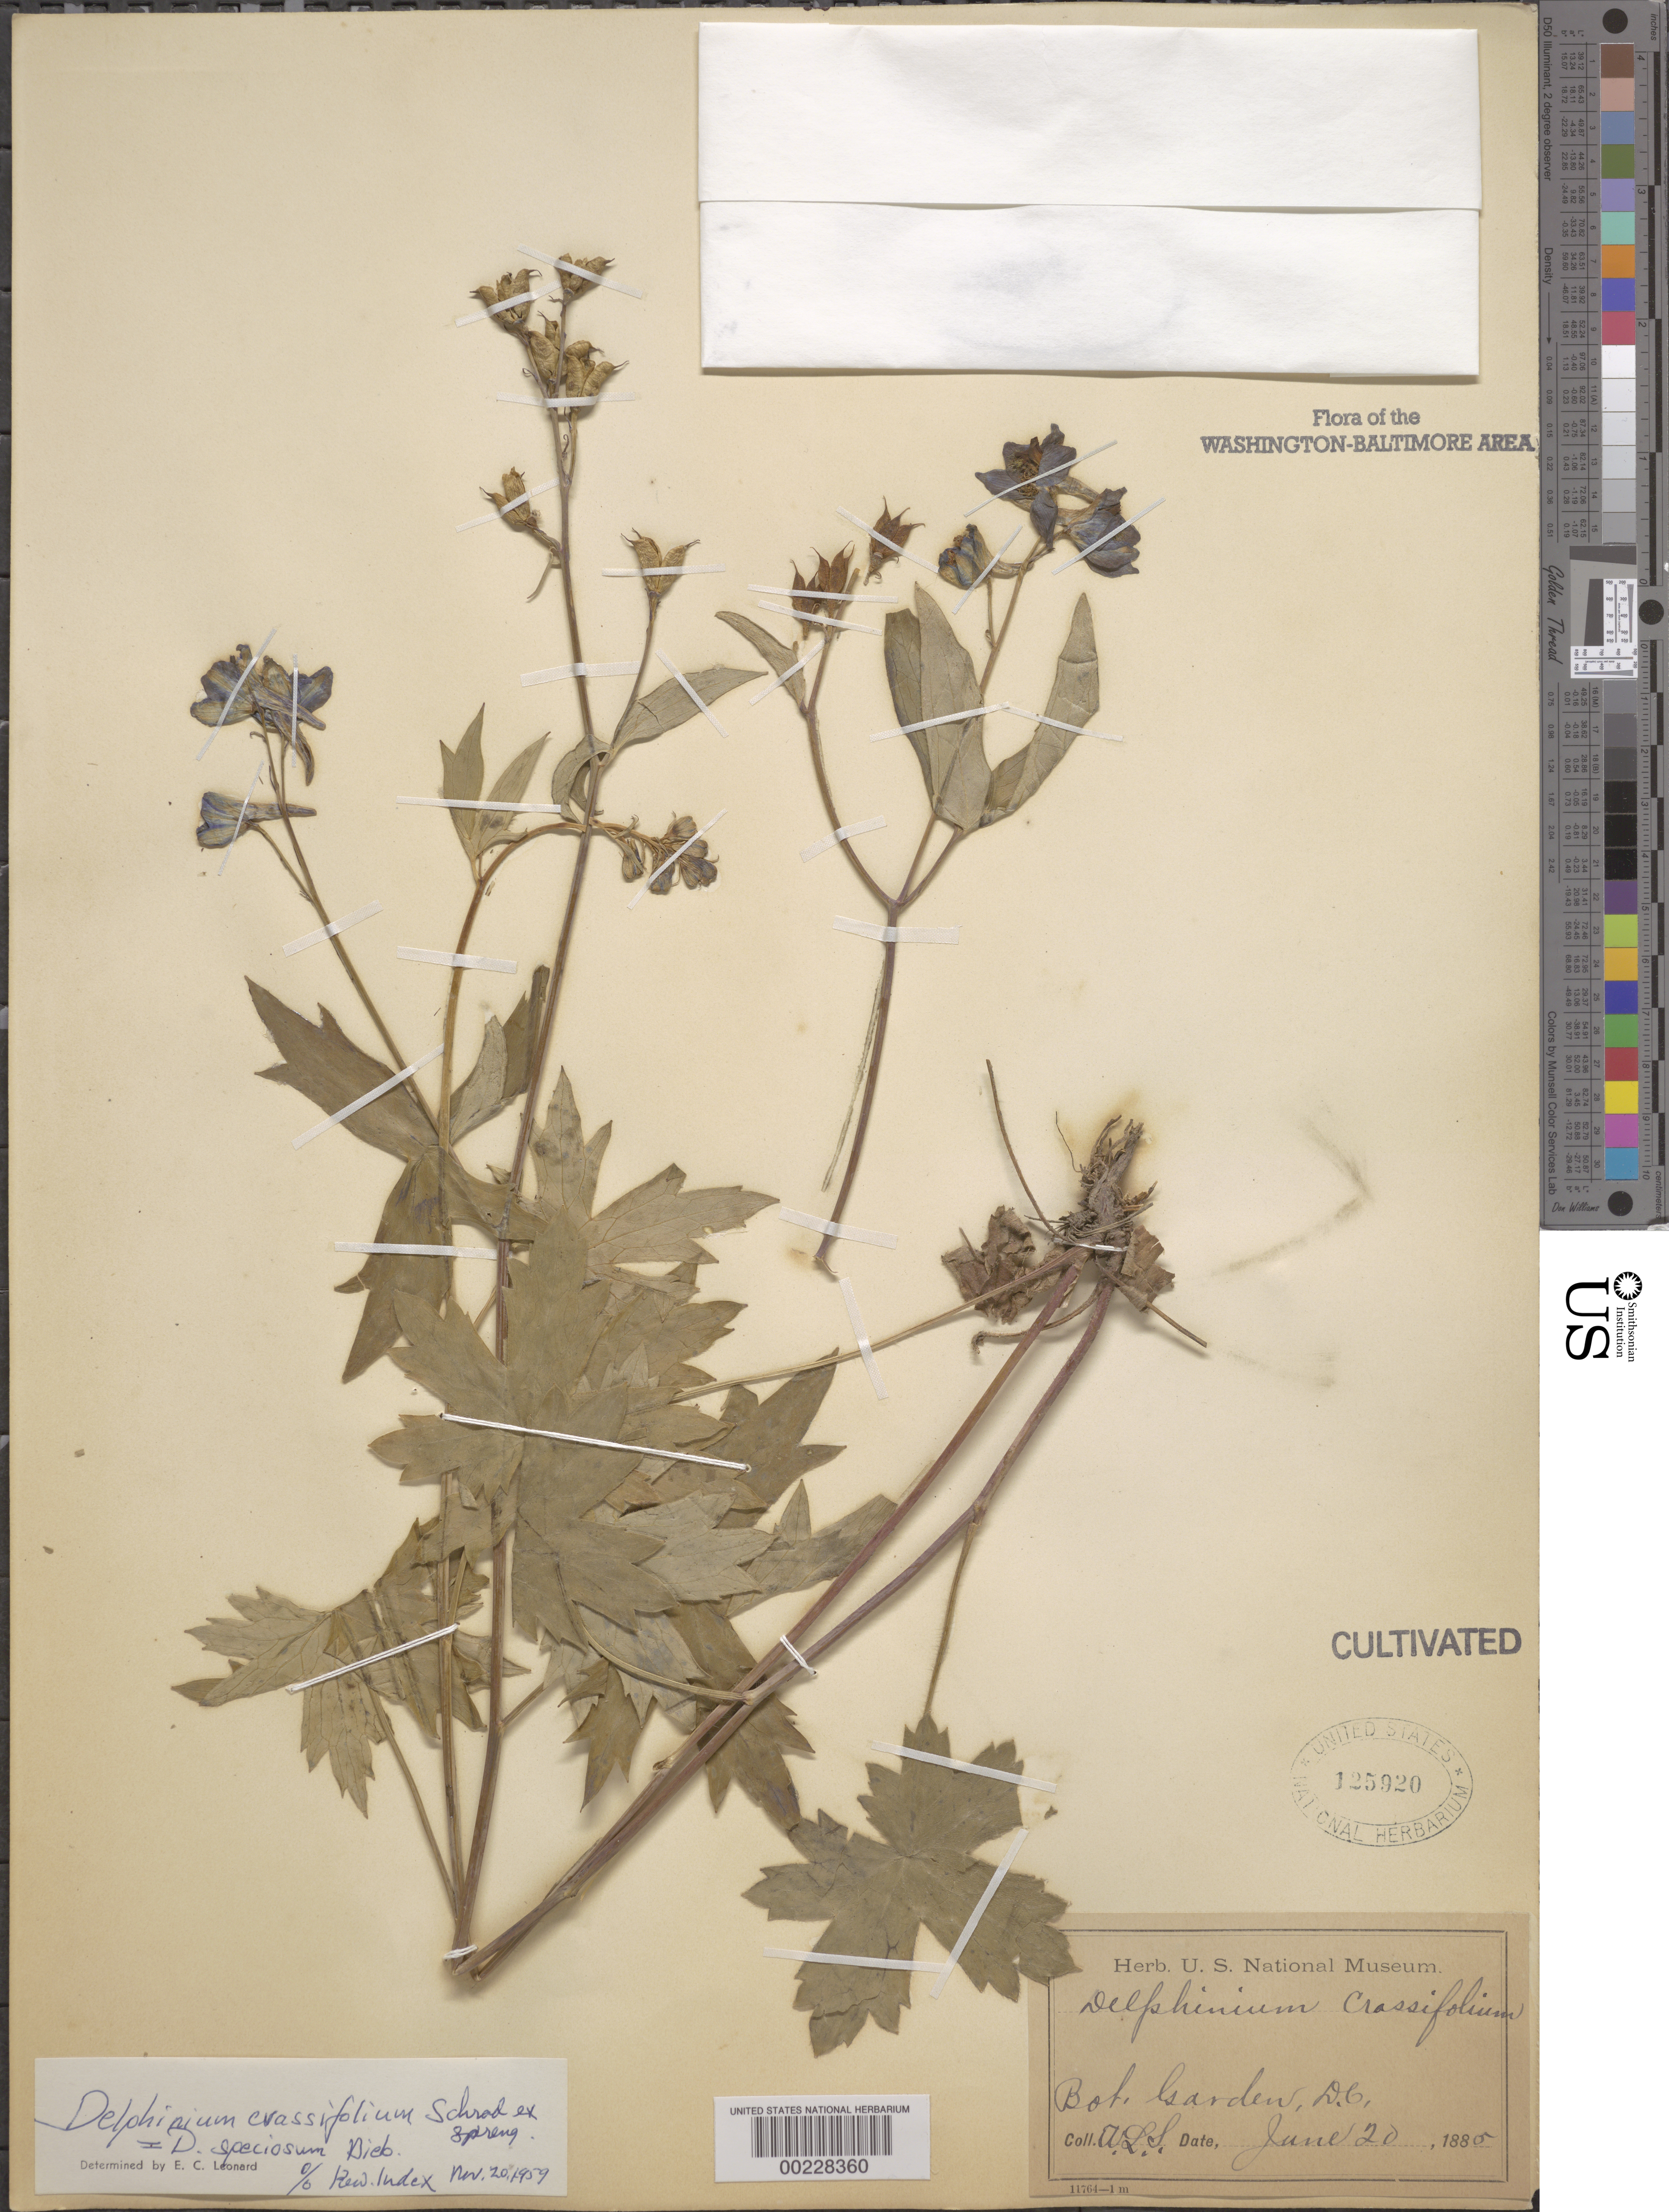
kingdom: Plantae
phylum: Tracheophyta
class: Magnoliopsida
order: Ranunculales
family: Ranunculaceae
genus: Delphinium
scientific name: Delphinium crassifolium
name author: Schrad. ex Spreng.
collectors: A. L. Schott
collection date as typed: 20 Jun 1885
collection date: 1885-06-20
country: United States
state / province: District of Columbia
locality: Botanical Gardens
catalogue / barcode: US 125920